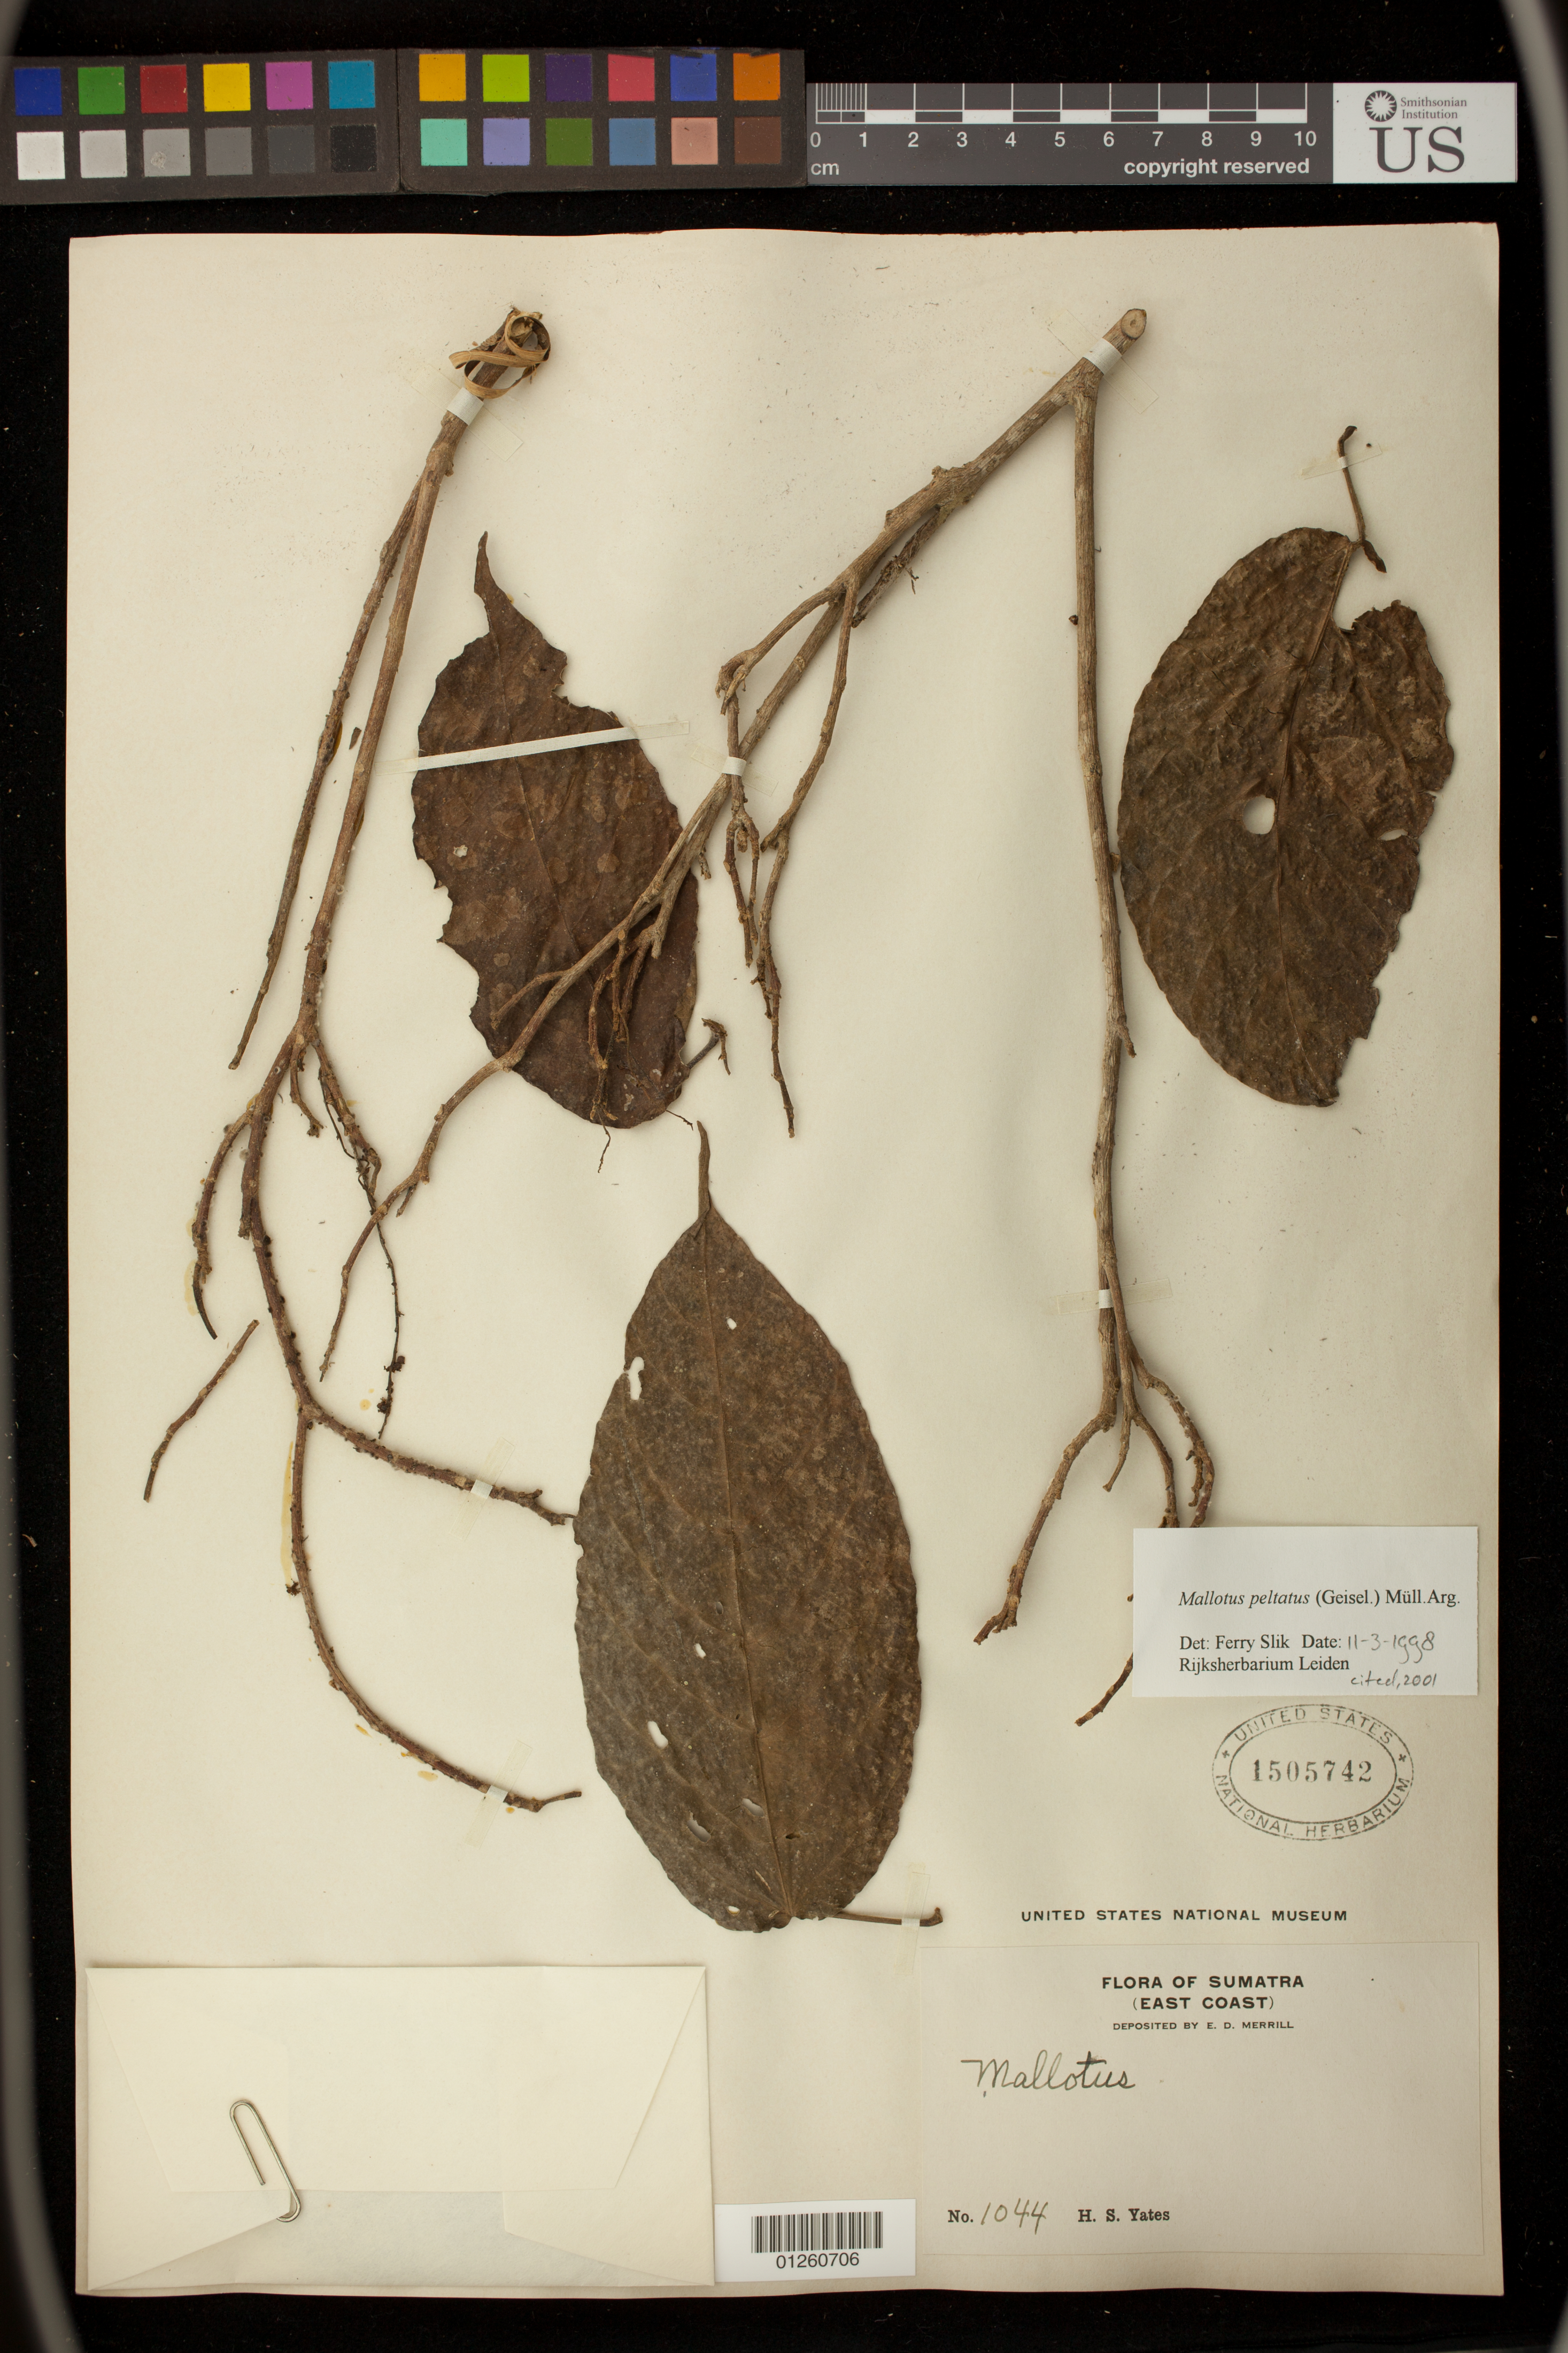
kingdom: Plantae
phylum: Tracheophyta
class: Magnoliopsida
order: Malpighiales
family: Euphorbiaceae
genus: Mallotus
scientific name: Mallotus peltatus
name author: (Geiseler) Müll. Arg.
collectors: H. S. Yates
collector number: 1044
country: Indonesia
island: Sumatra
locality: East coast.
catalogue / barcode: US 1505742